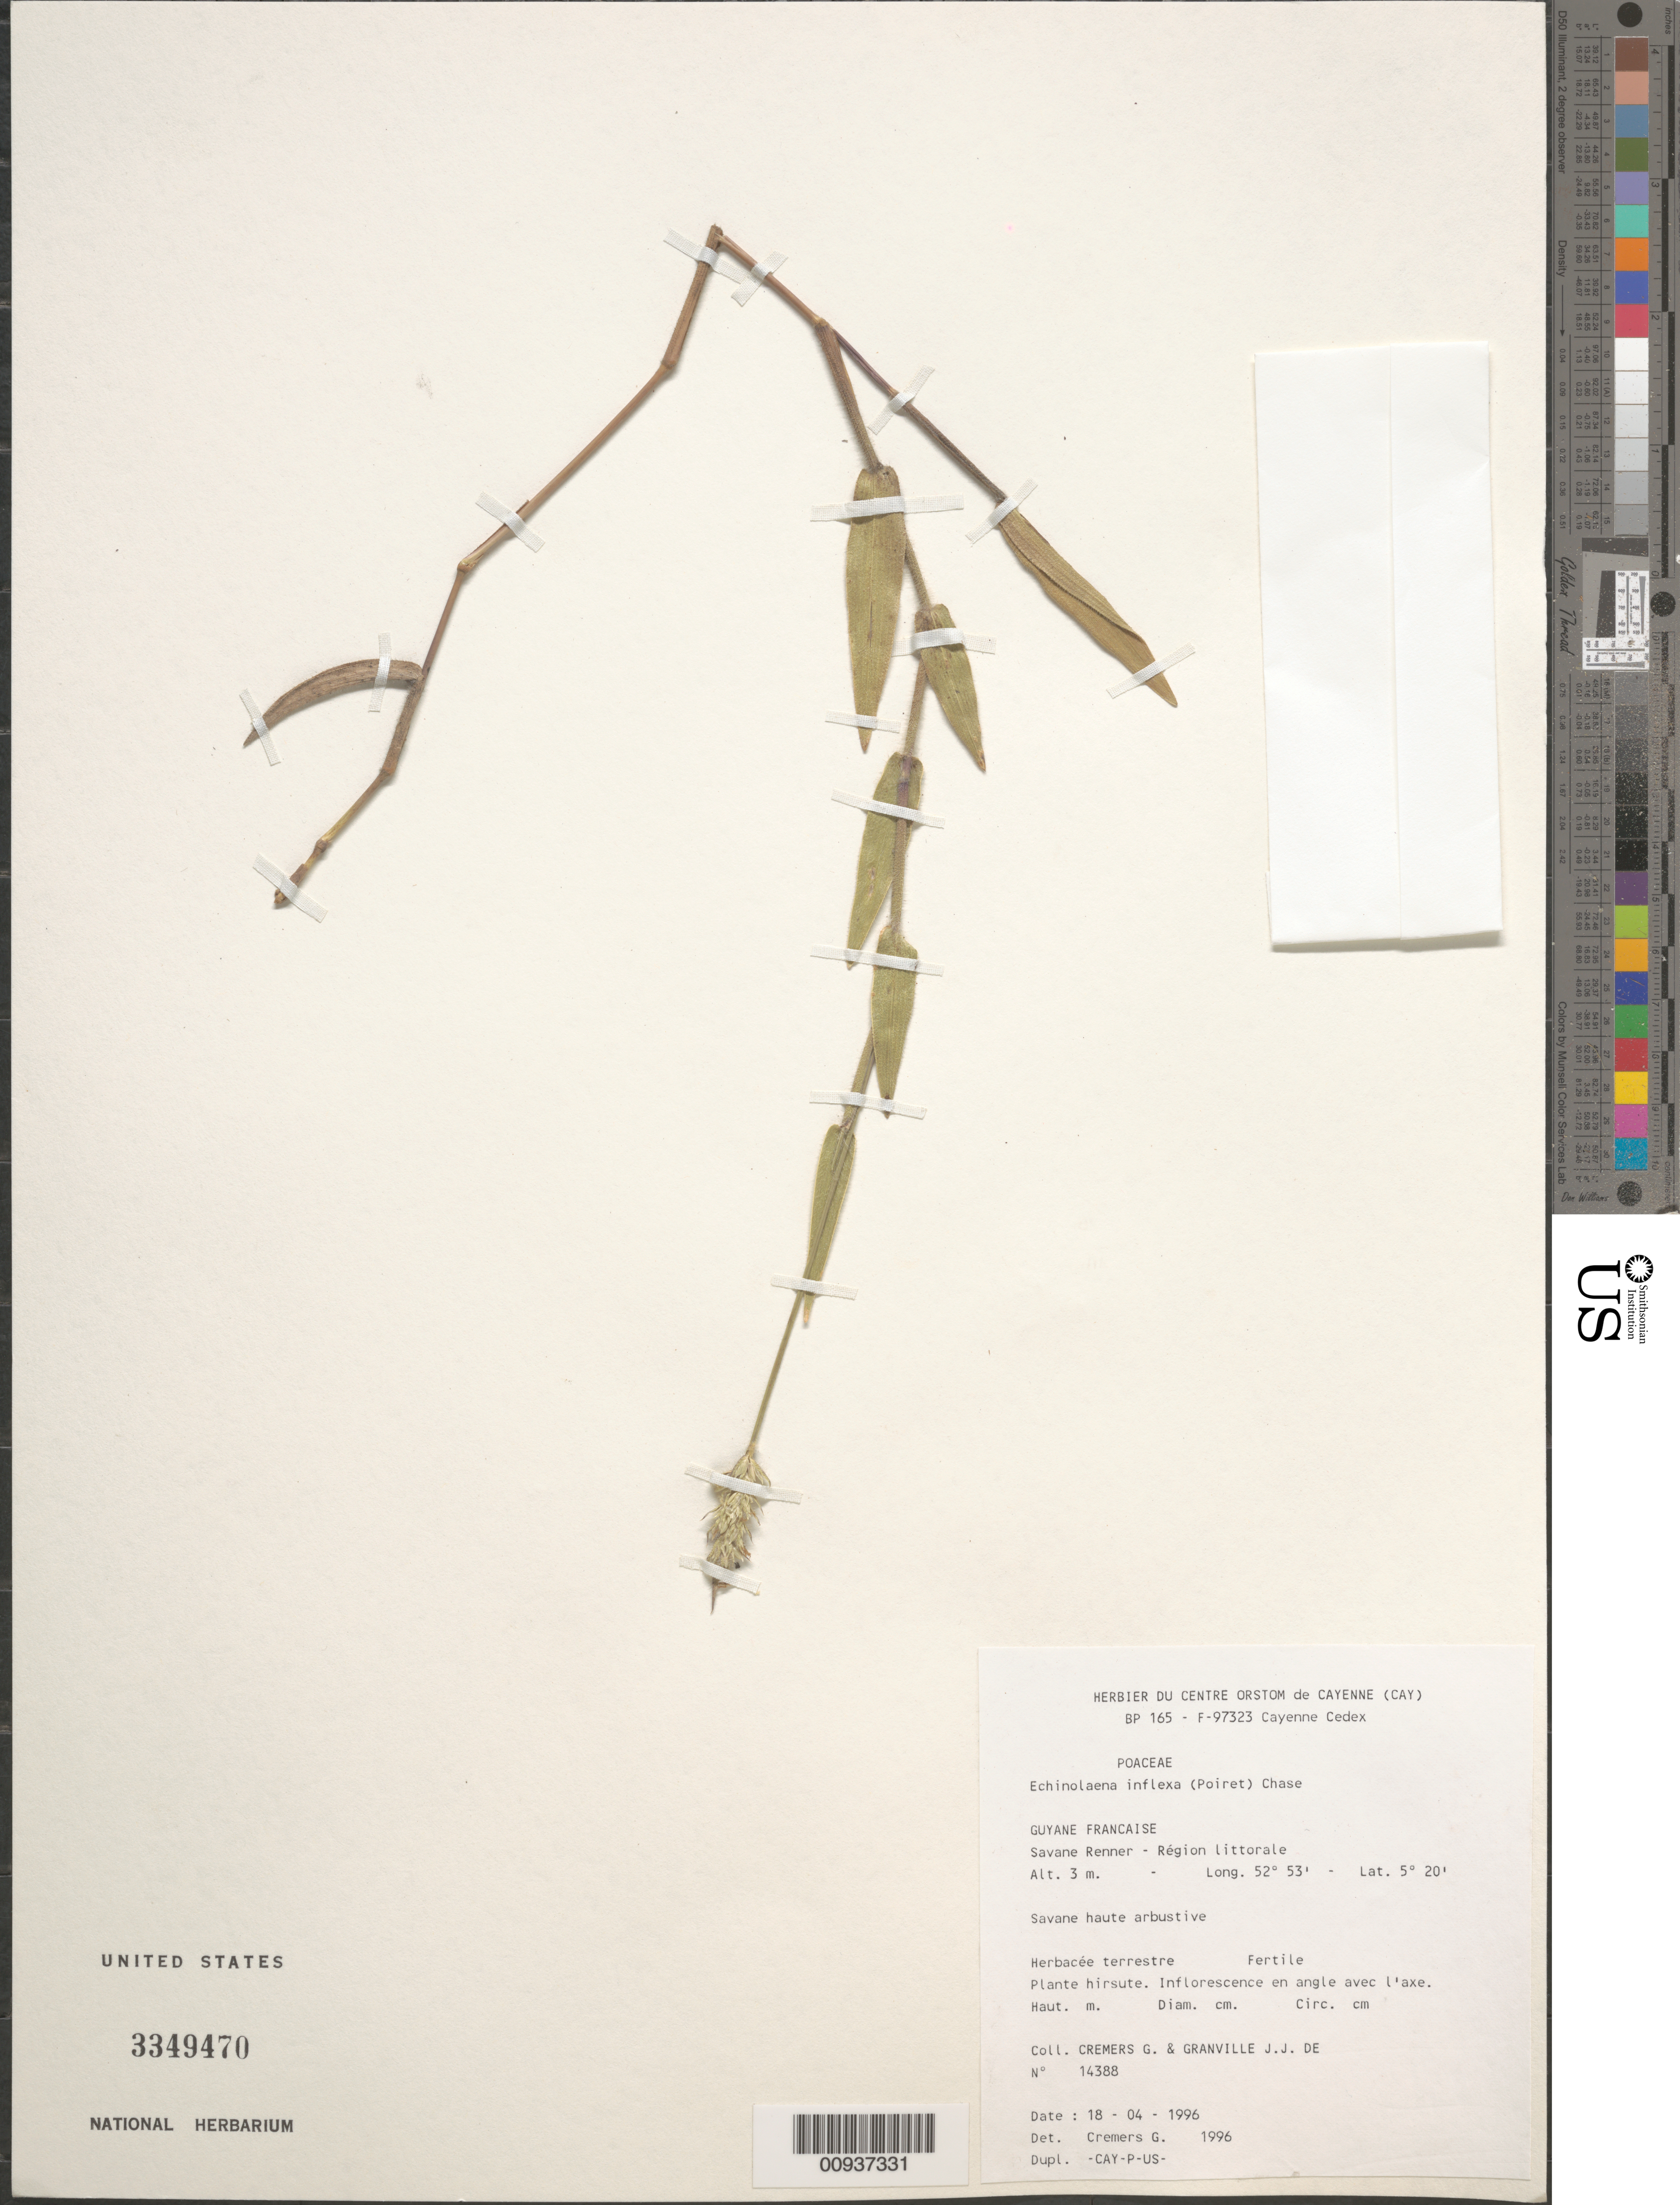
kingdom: Plantae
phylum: Tracheophyta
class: Liliopsida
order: Poales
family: Poaceae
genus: Echinolaena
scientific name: Echinolaena inflexa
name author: (Poir.) Chase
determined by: Cremers, Georges A.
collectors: G. Cremers & J.-J. de Granville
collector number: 14388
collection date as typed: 18-Apr-96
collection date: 1996-04-18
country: French Guiana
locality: Savane Renner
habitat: Region littorale; savane haute arbustive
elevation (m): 3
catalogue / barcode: US 3349470